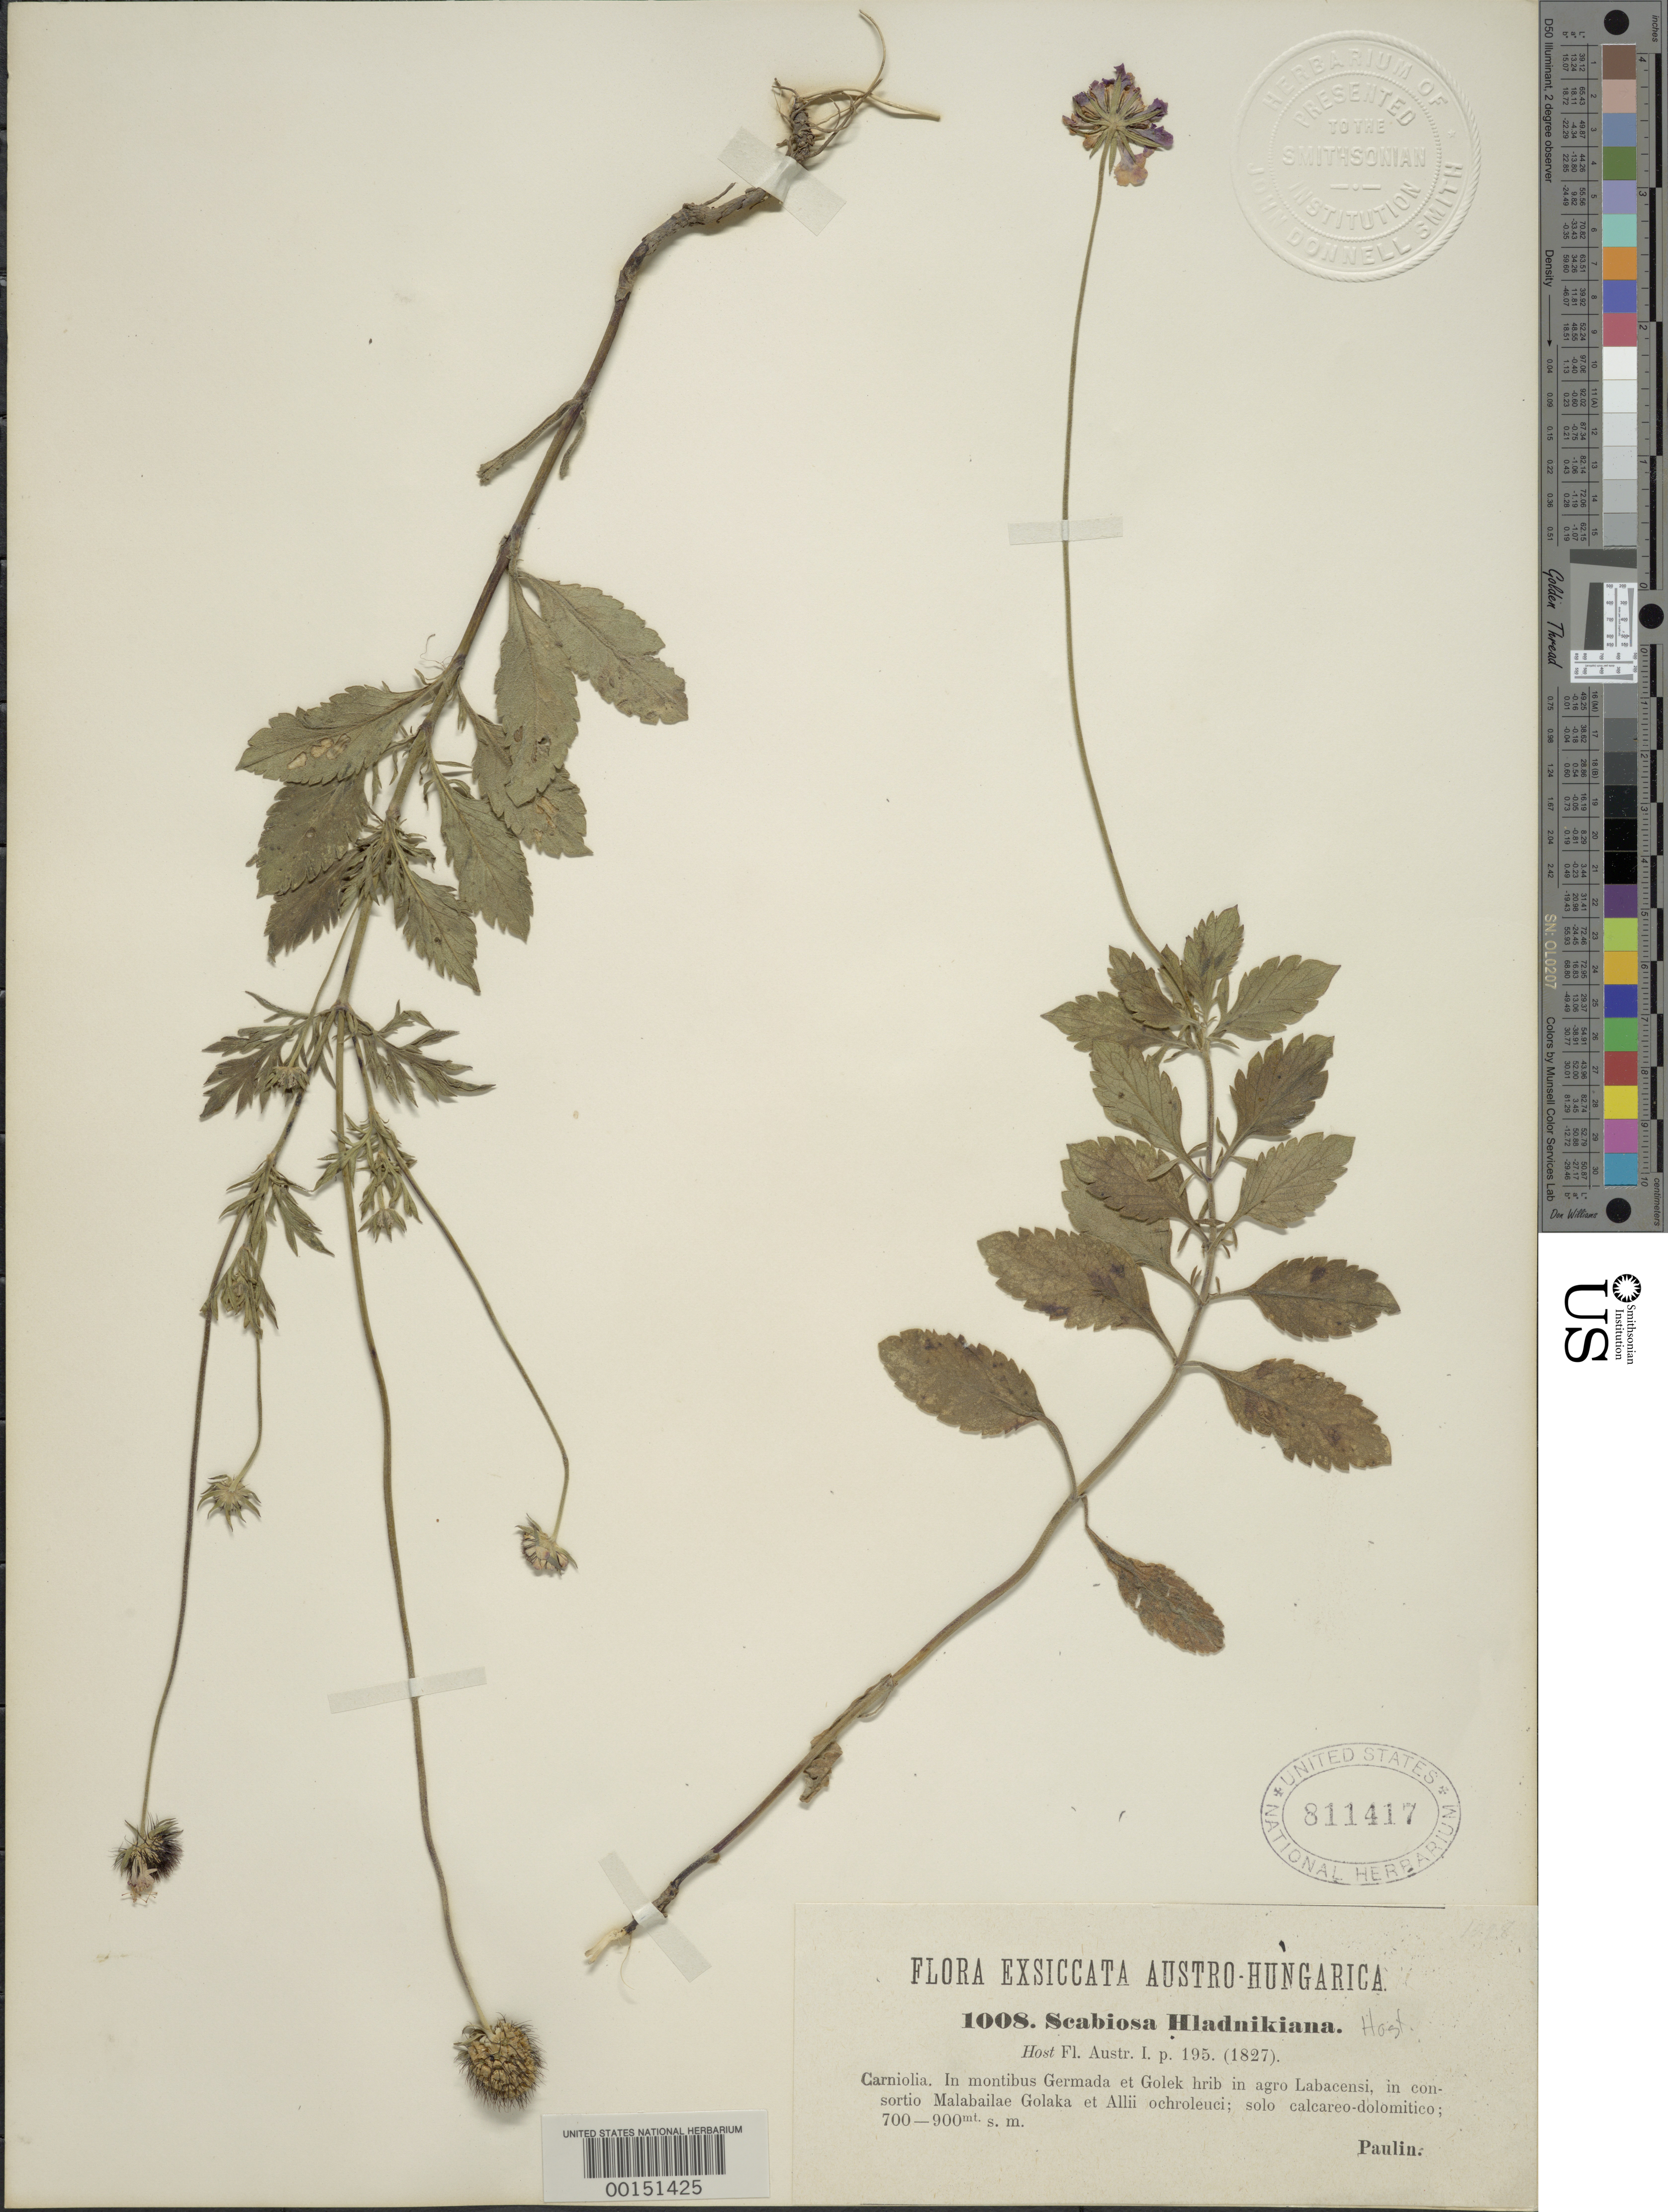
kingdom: Plantae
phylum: Tracheophyta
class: Magnoliopsida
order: Dipsacales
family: Caprifoliaceae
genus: Scabiosa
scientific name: Scabiosa hladnikiana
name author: Host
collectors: -. Paulin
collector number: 1008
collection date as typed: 1827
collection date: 1827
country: Hungary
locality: Carniolia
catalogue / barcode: US 811417